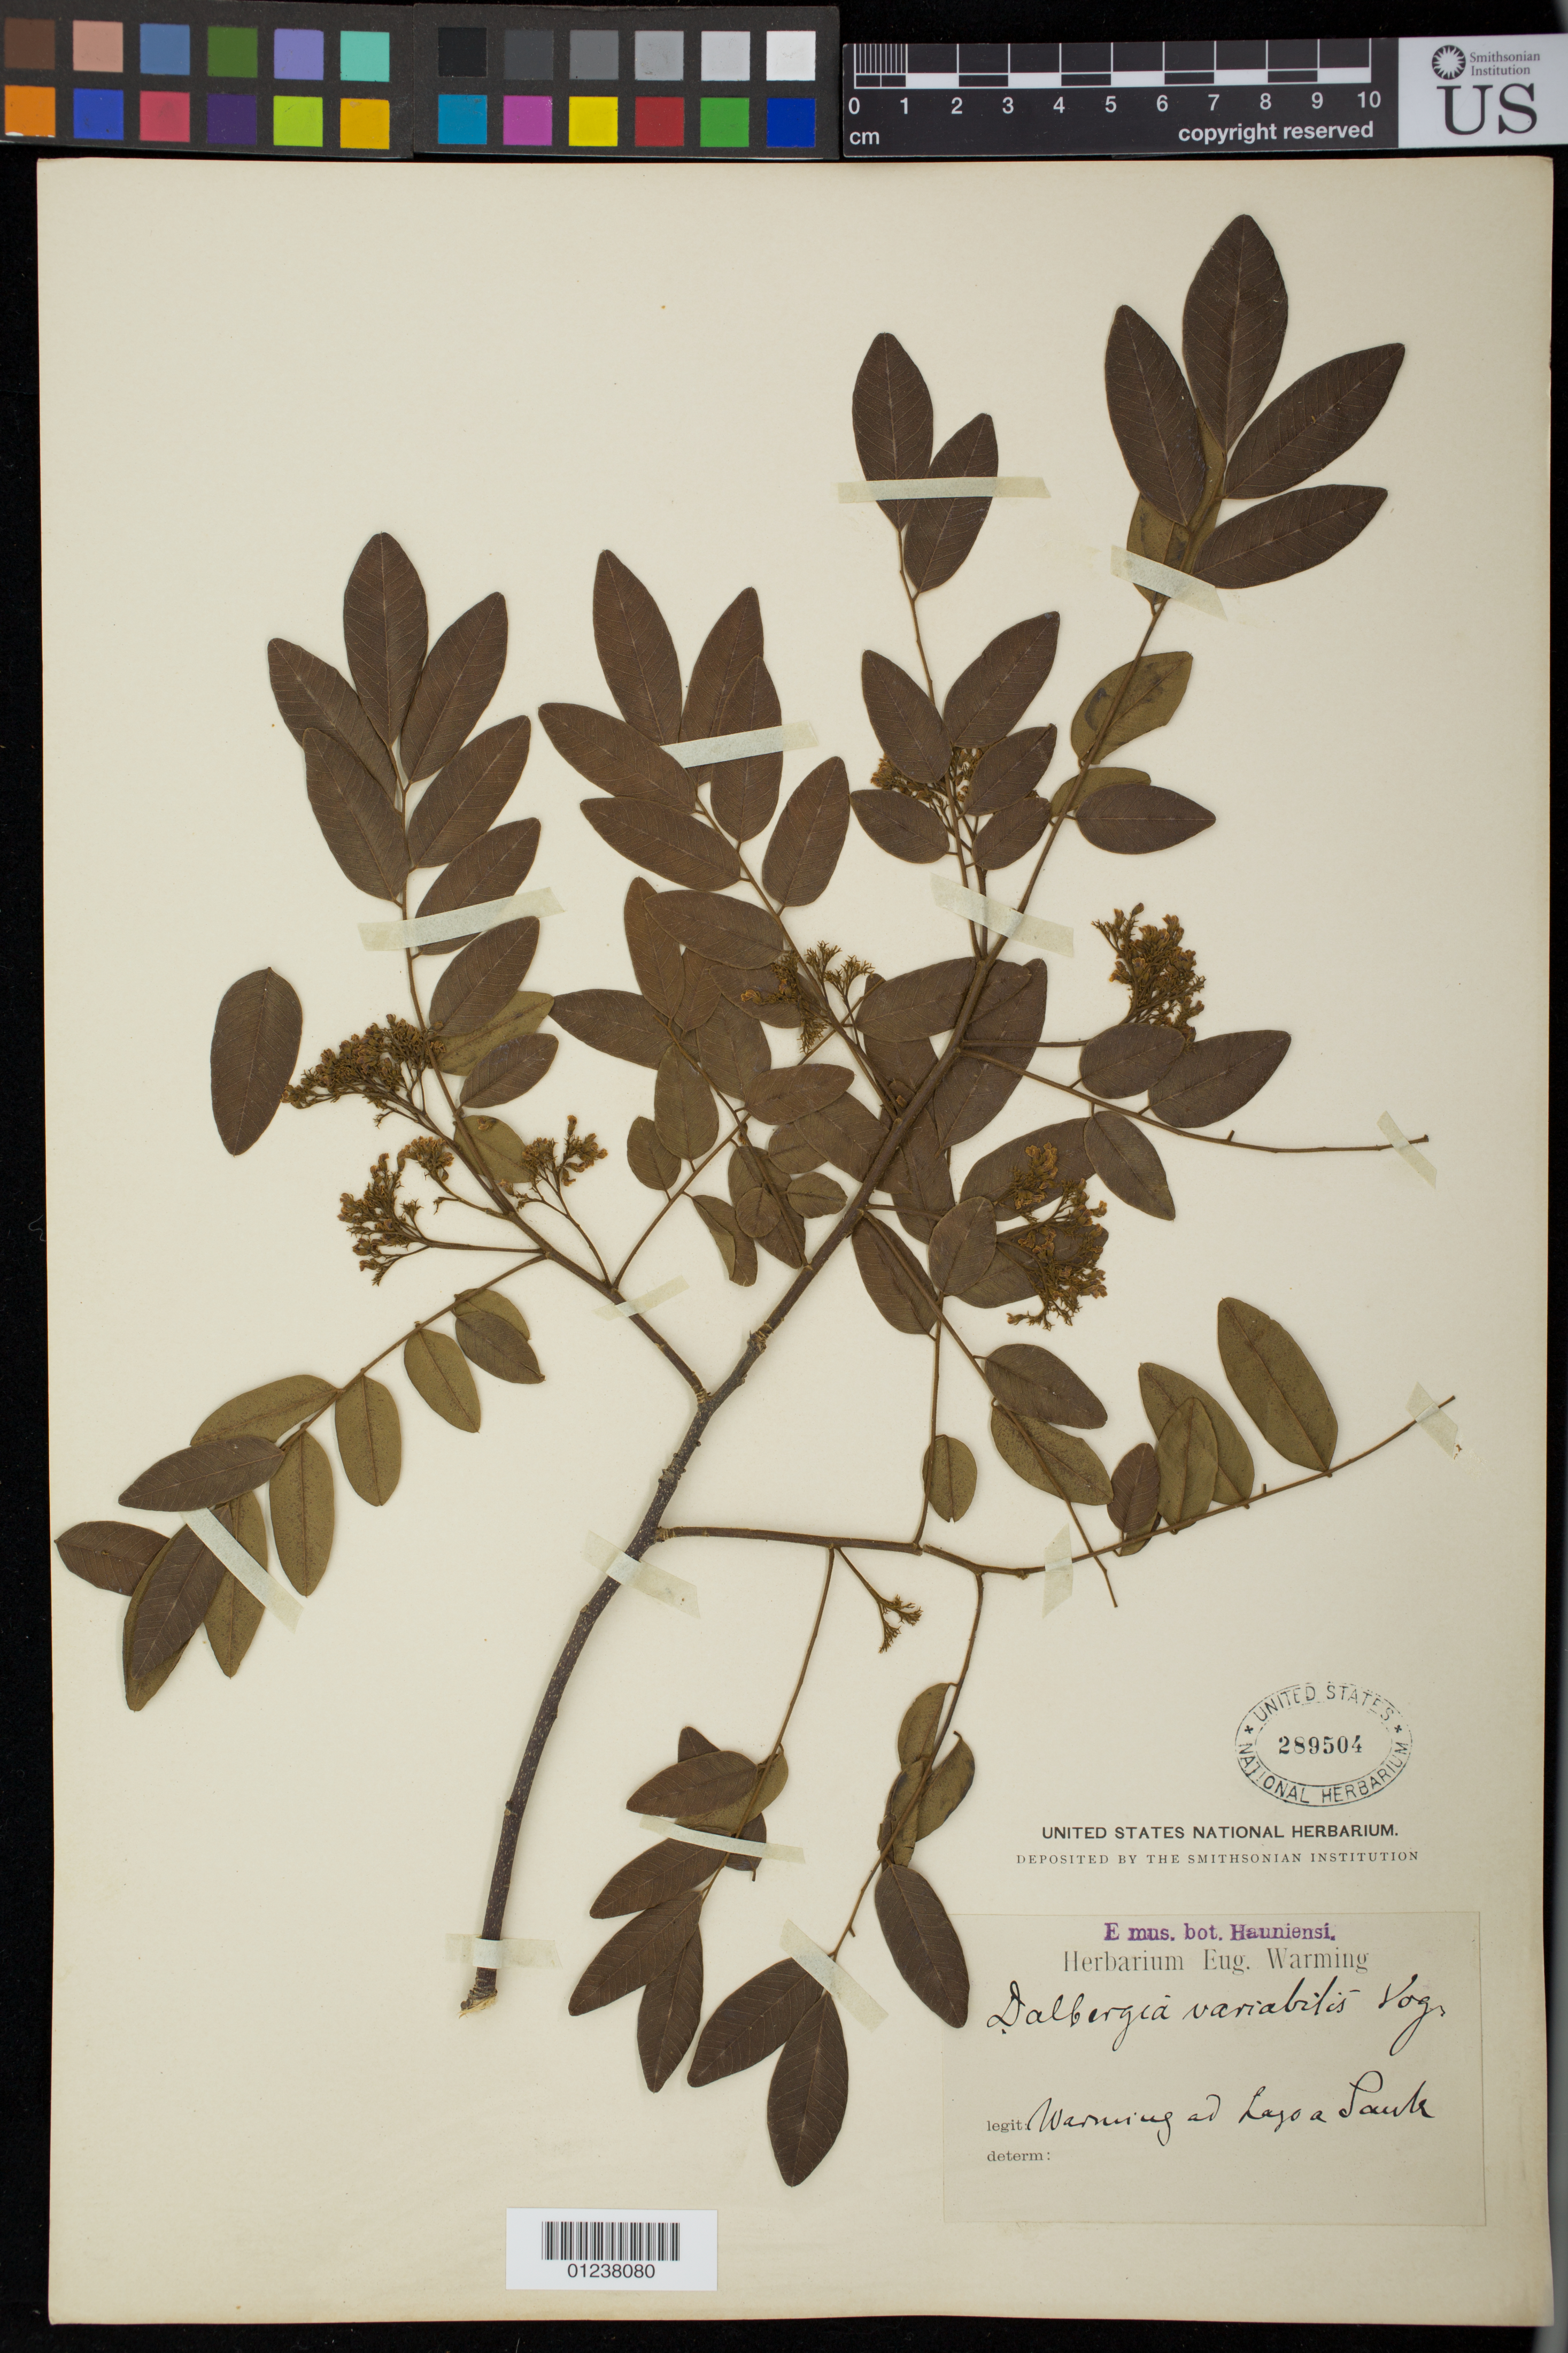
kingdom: Plantae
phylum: Tracheophyta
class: Magnoliopsida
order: Fabales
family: Fabaceae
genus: Dalbergia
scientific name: Dalbergia frutescens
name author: (Vell.) Britton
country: Brazil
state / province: Minas Gerais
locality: Lagoa Santa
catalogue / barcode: US 289504